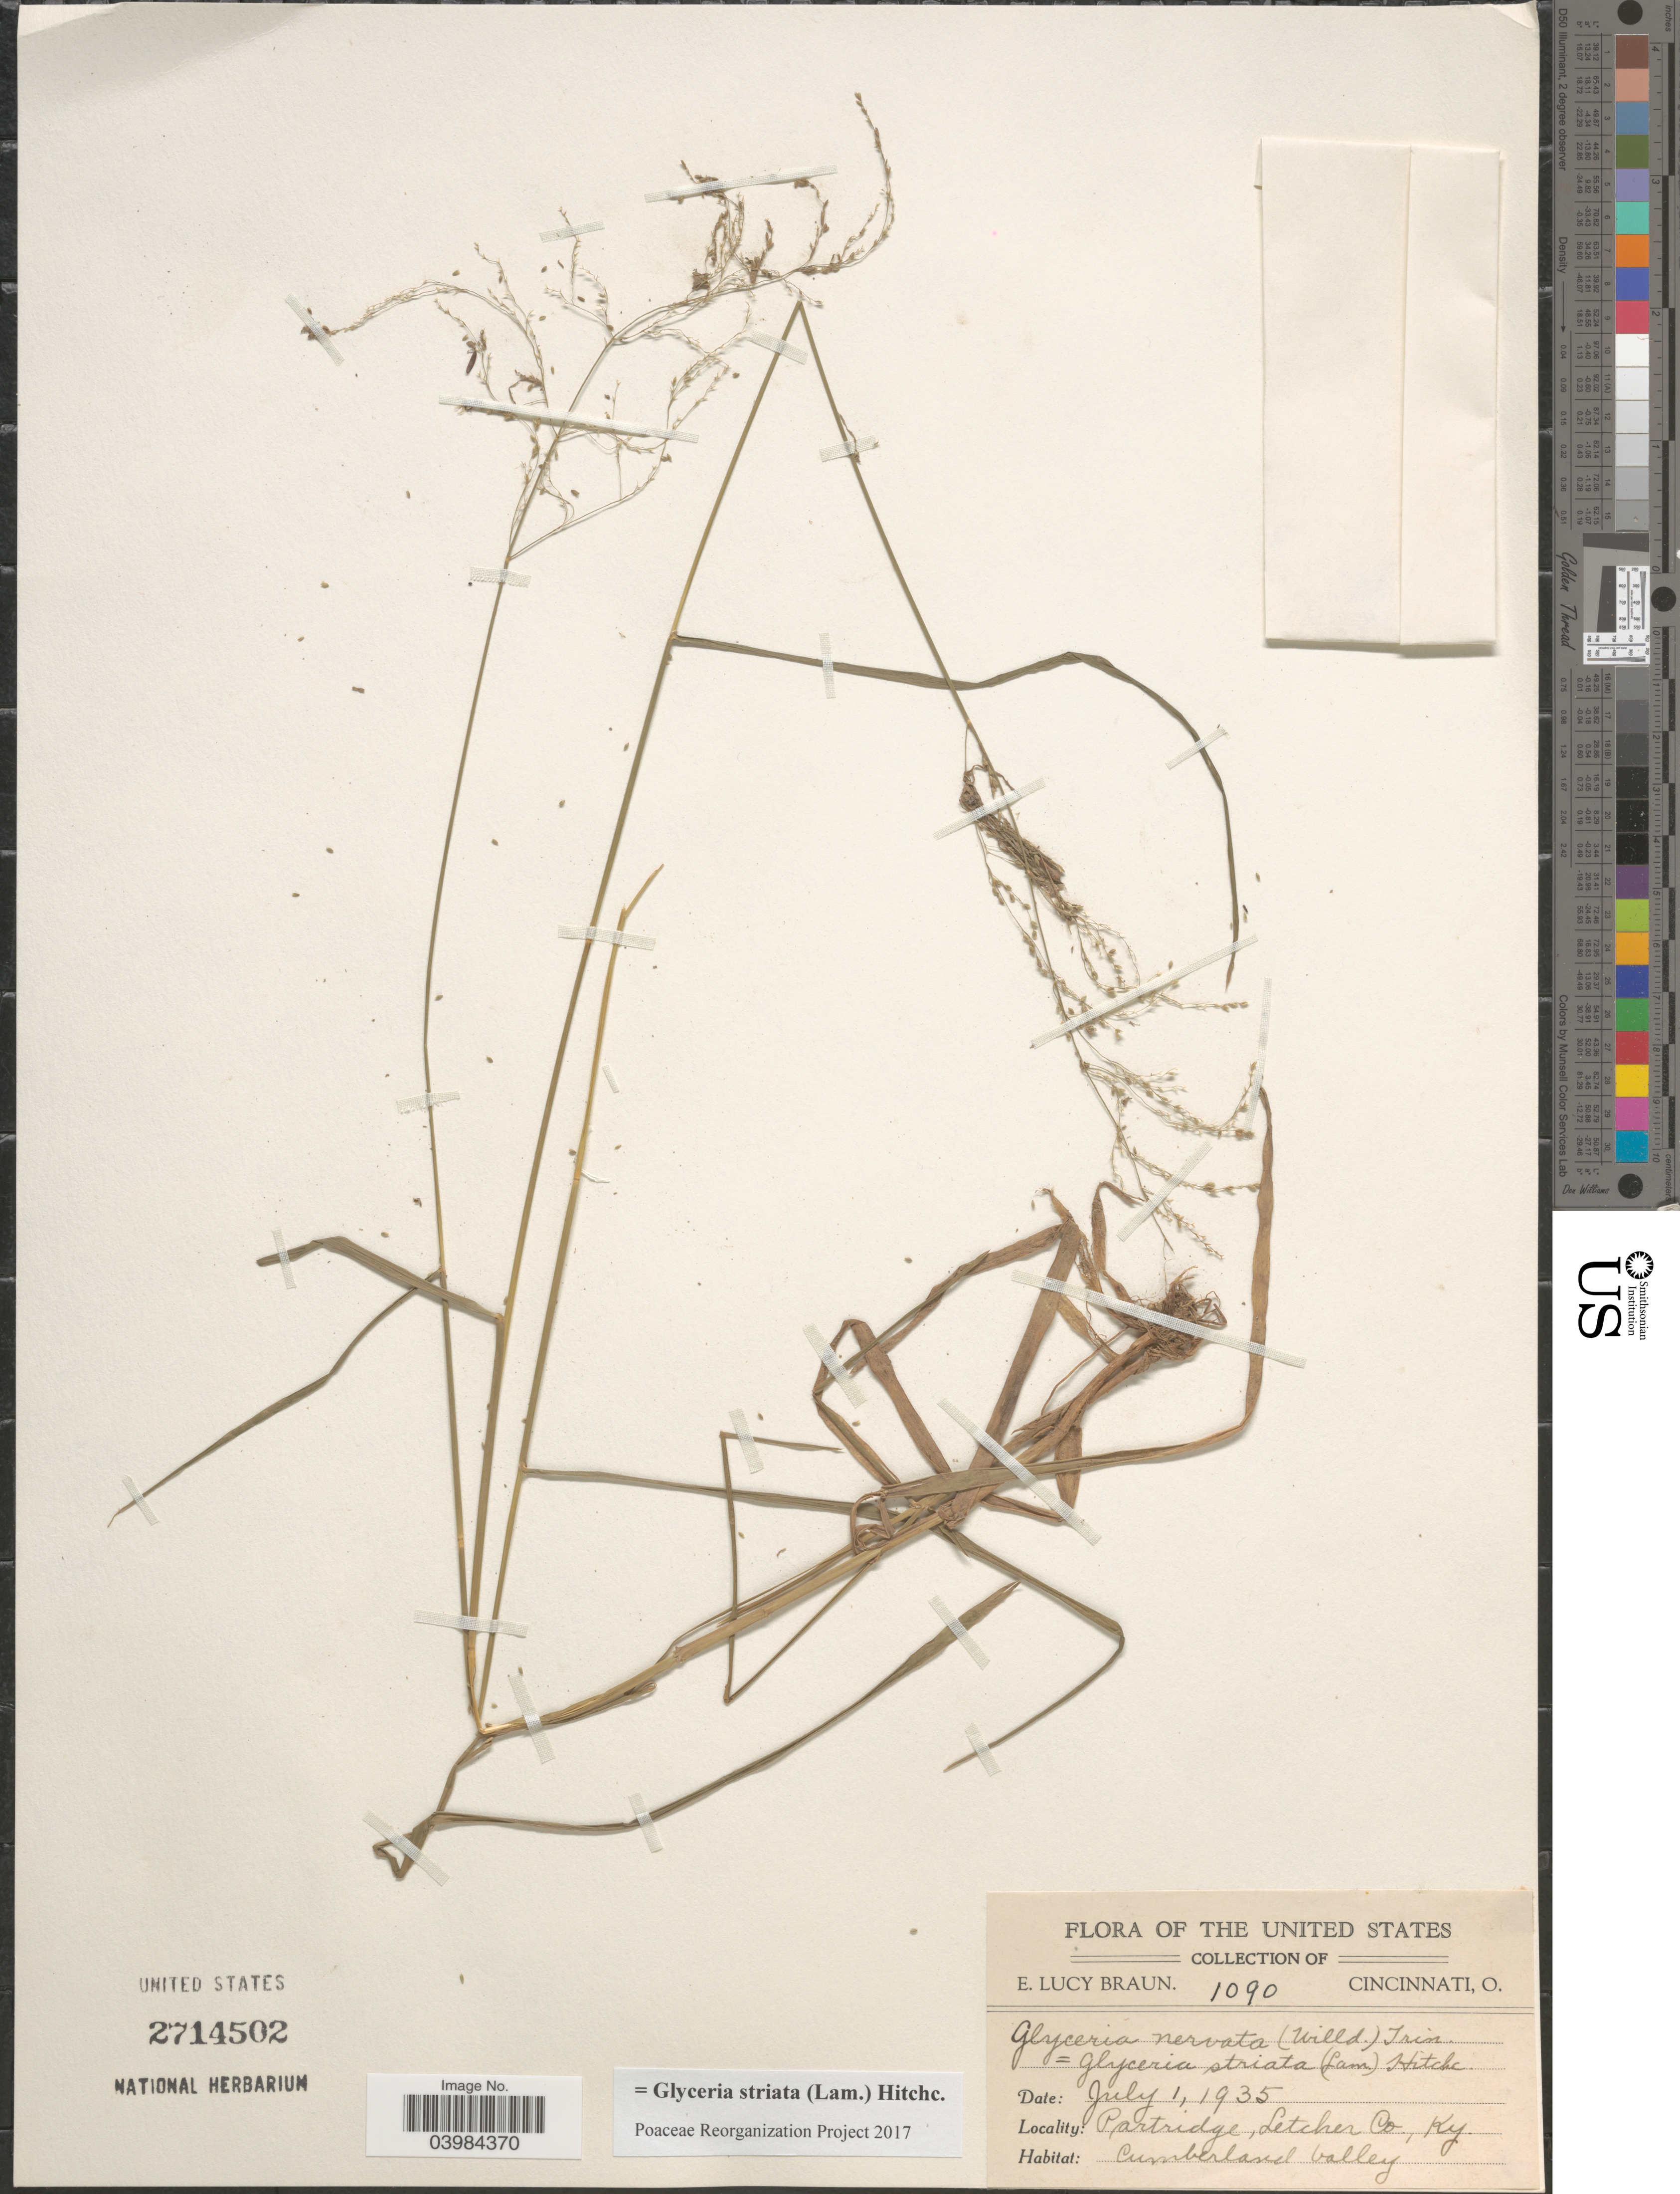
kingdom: Plantae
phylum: Tracheophyta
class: Liliopsida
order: Poales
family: Poaceae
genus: Glyceria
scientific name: Glyceria striata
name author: (Lam.) Hitchc.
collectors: E. L. Braun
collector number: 1090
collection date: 1935-07-01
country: United States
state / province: Kentucky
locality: Partridge, Letcher Co. Cumberland Valley.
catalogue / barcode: US 2714502